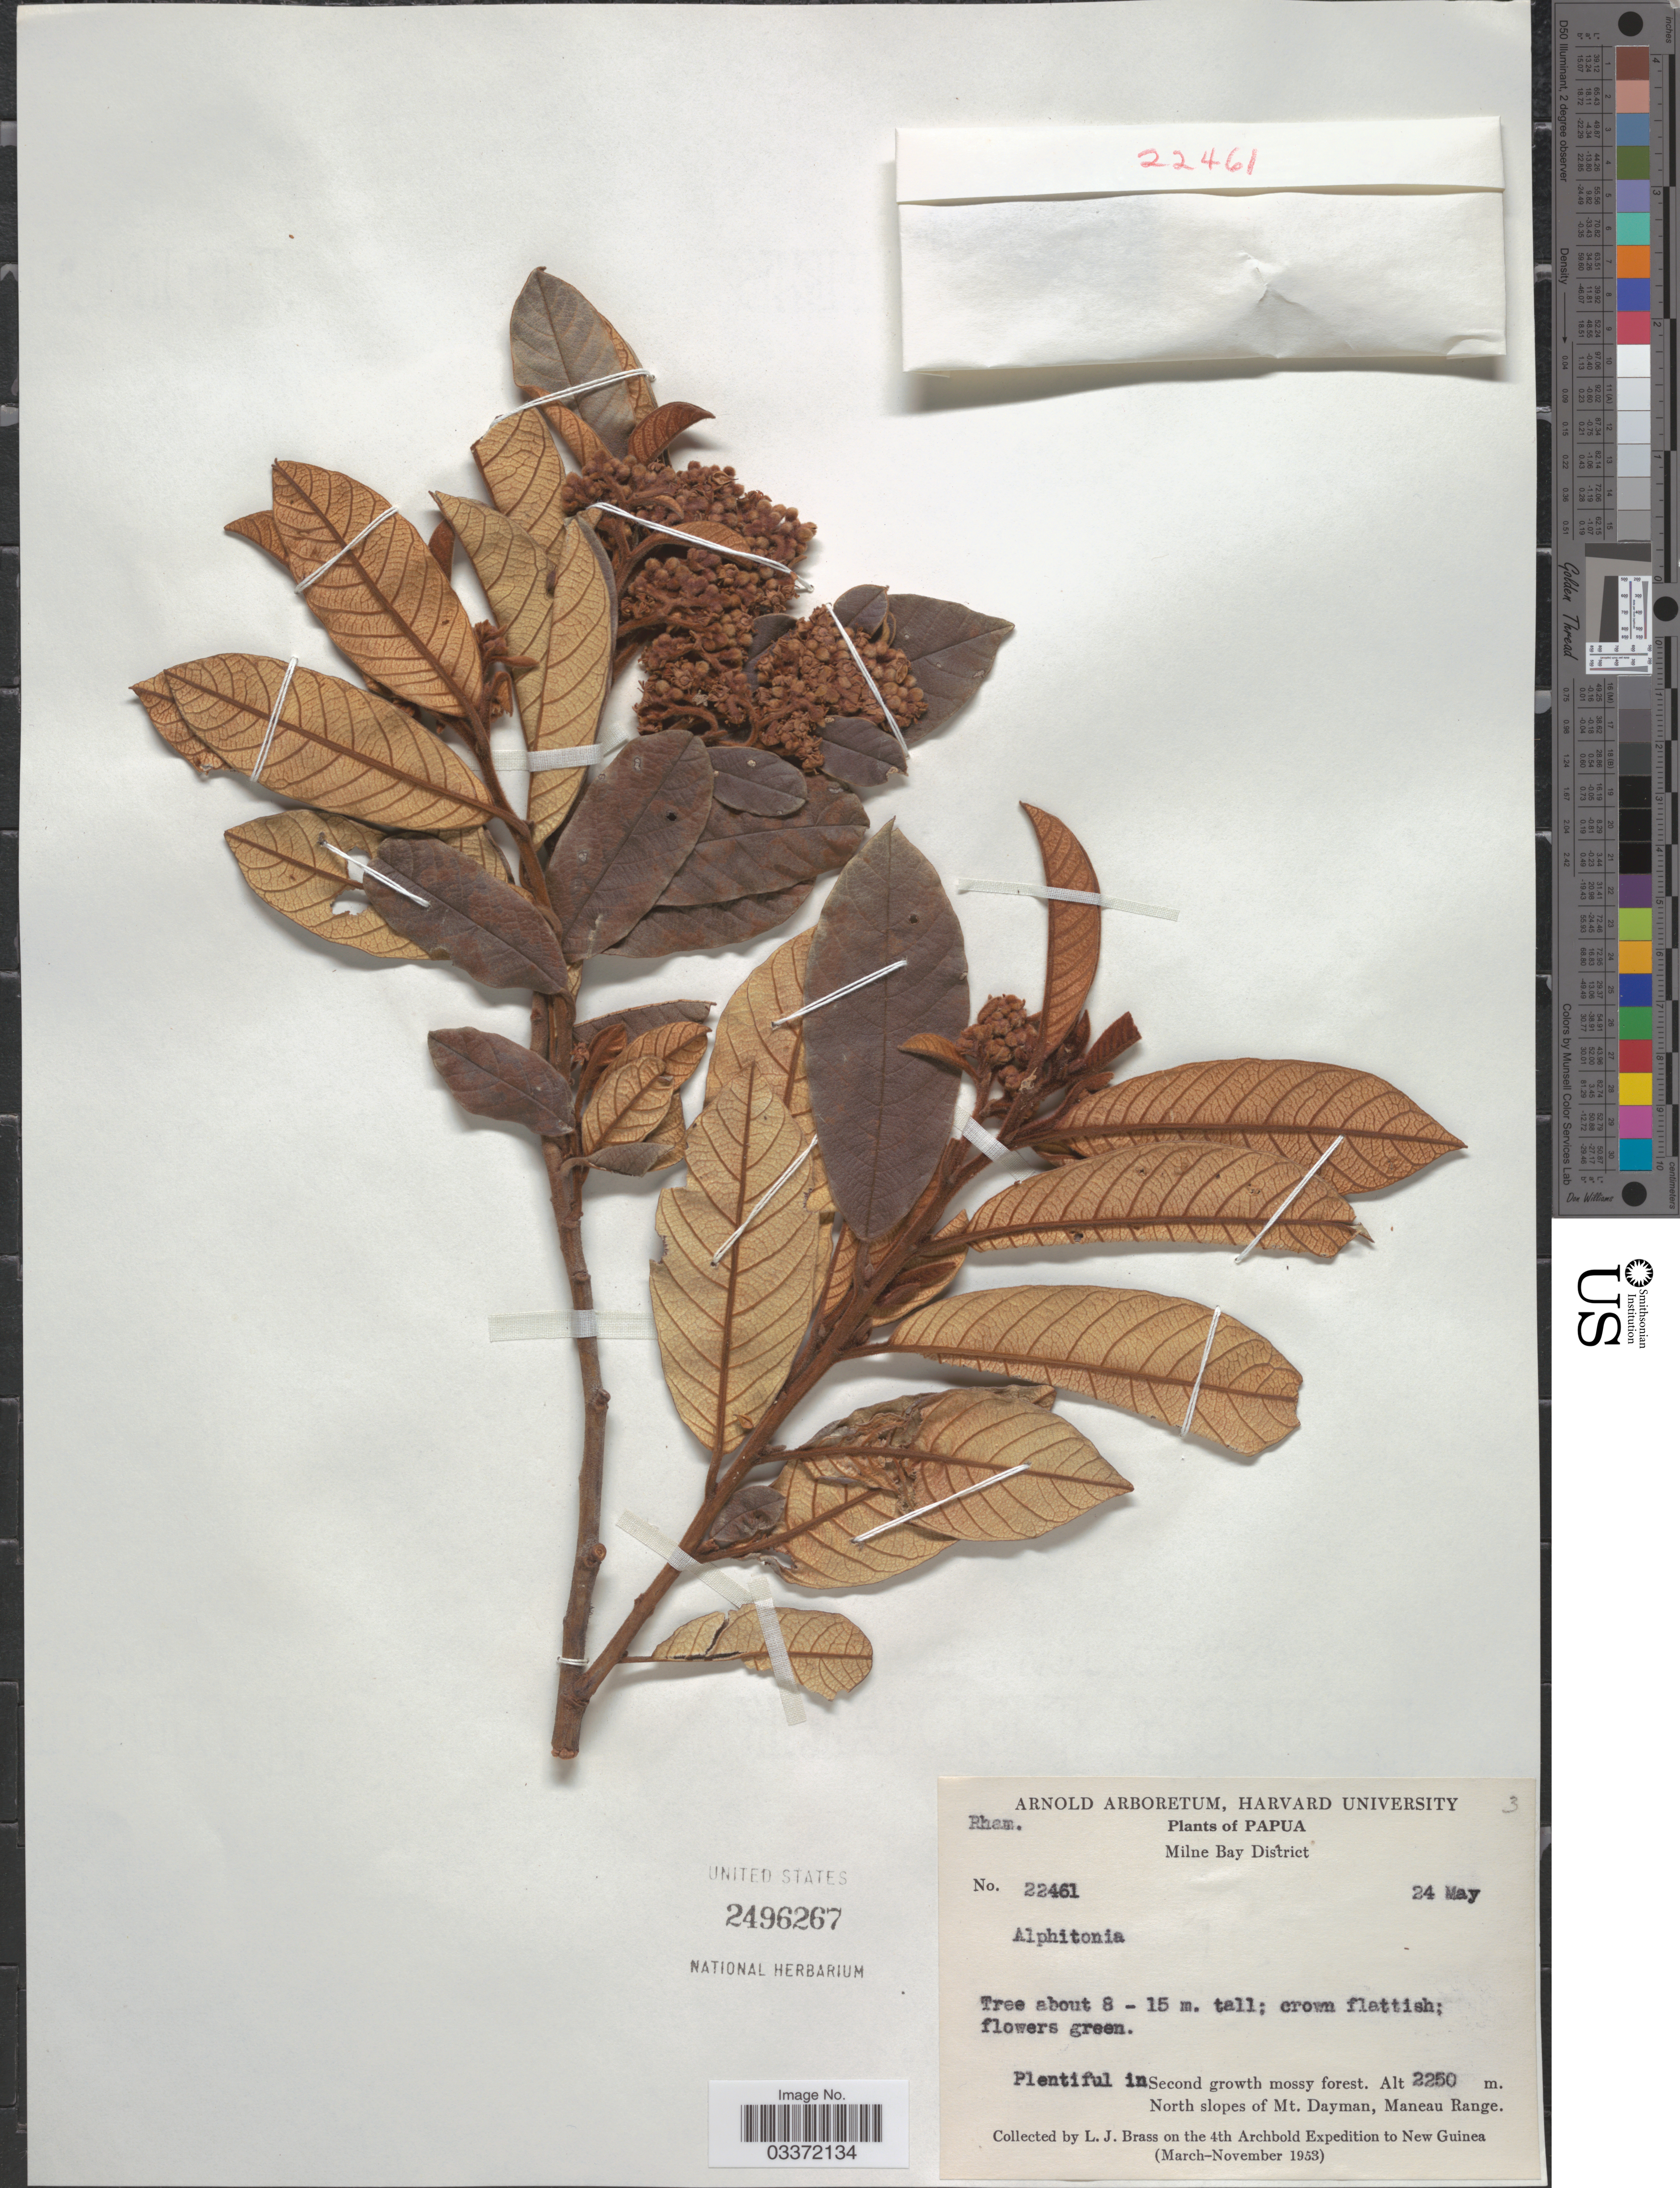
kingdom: Plantae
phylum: Tracheophyta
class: Magnoliopsida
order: Rosales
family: Rhamnaceae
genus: Alphitonia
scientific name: Alphitonia sp.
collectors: L. J. Brass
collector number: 22461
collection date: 1953-05-24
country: Papua New Guinea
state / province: Milne Bay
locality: Papua, Milne Bay District, North slopes of Mt. Dayman, Maneau Range, New Guinea.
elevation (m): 2250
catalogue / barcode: US 2496267